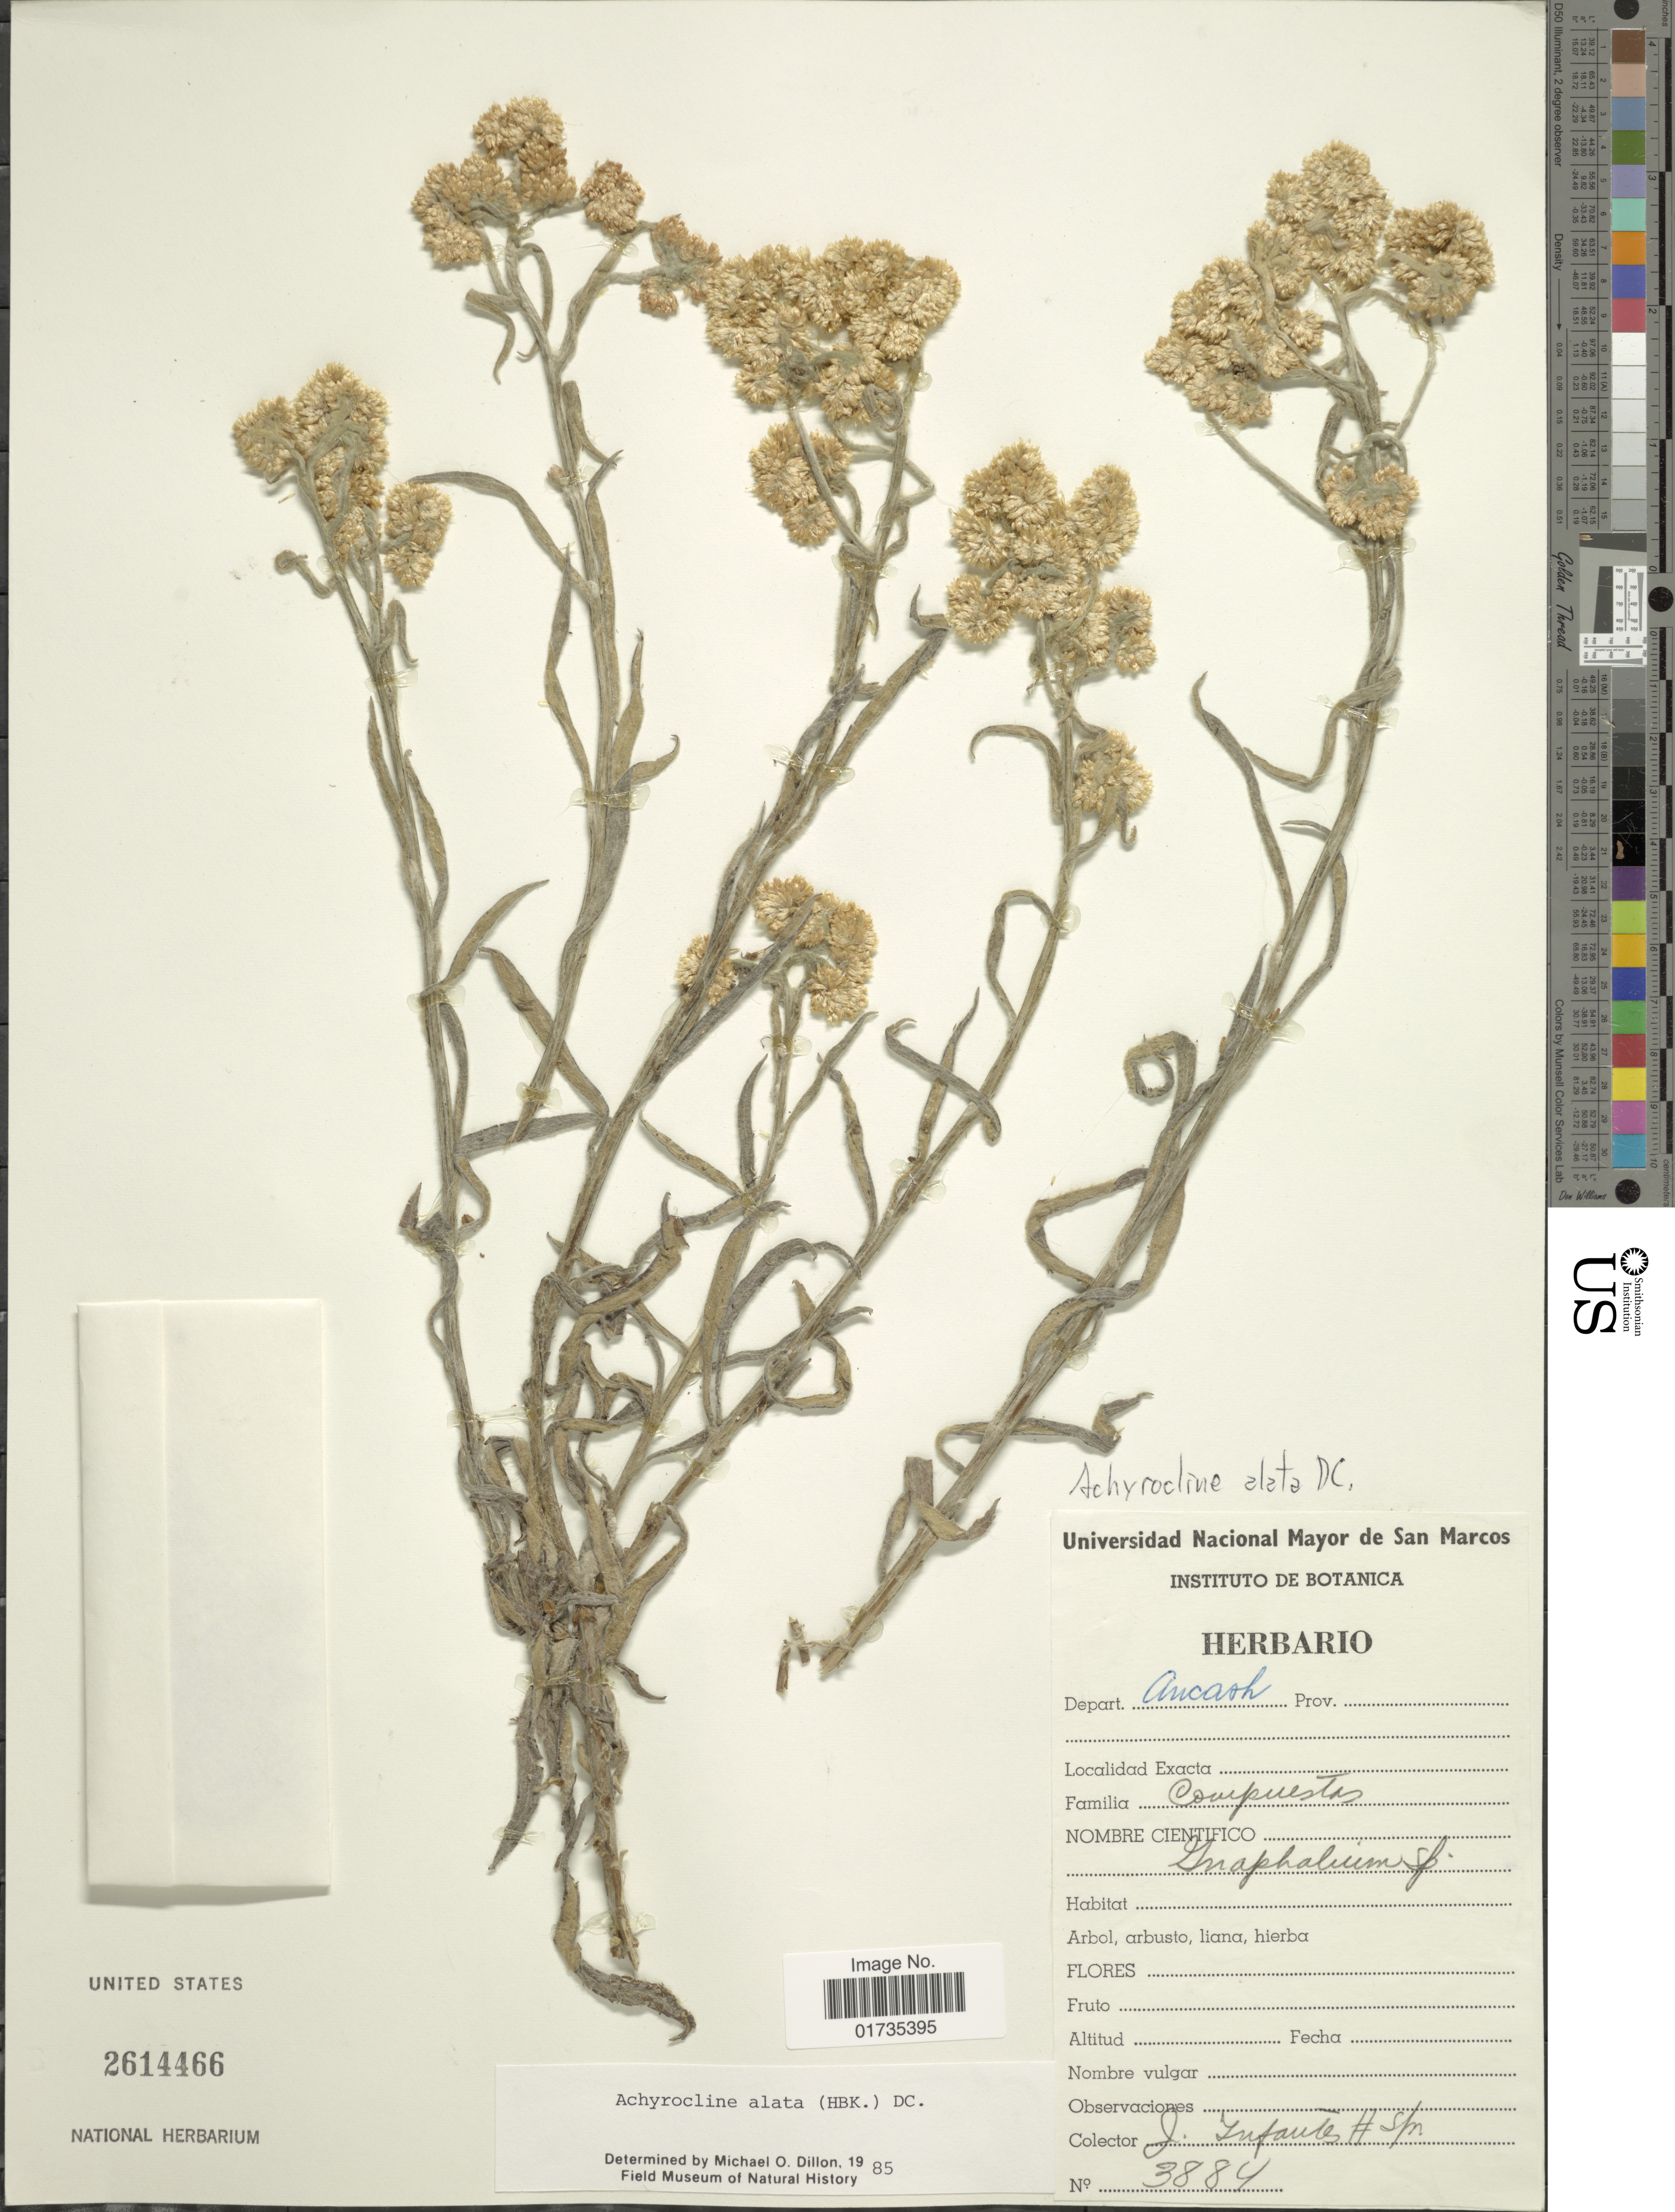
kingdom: Plantae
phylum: Tracheophyta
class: Magnoliopsida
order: Asterales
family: Asteraceae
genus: Achyrocline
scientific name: Achyrocline alata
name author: (Kunth) DC.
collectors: J. Infantes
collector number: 3884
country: Peru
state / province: Ancash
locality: Depart. Ancash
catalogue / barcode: US 2614466